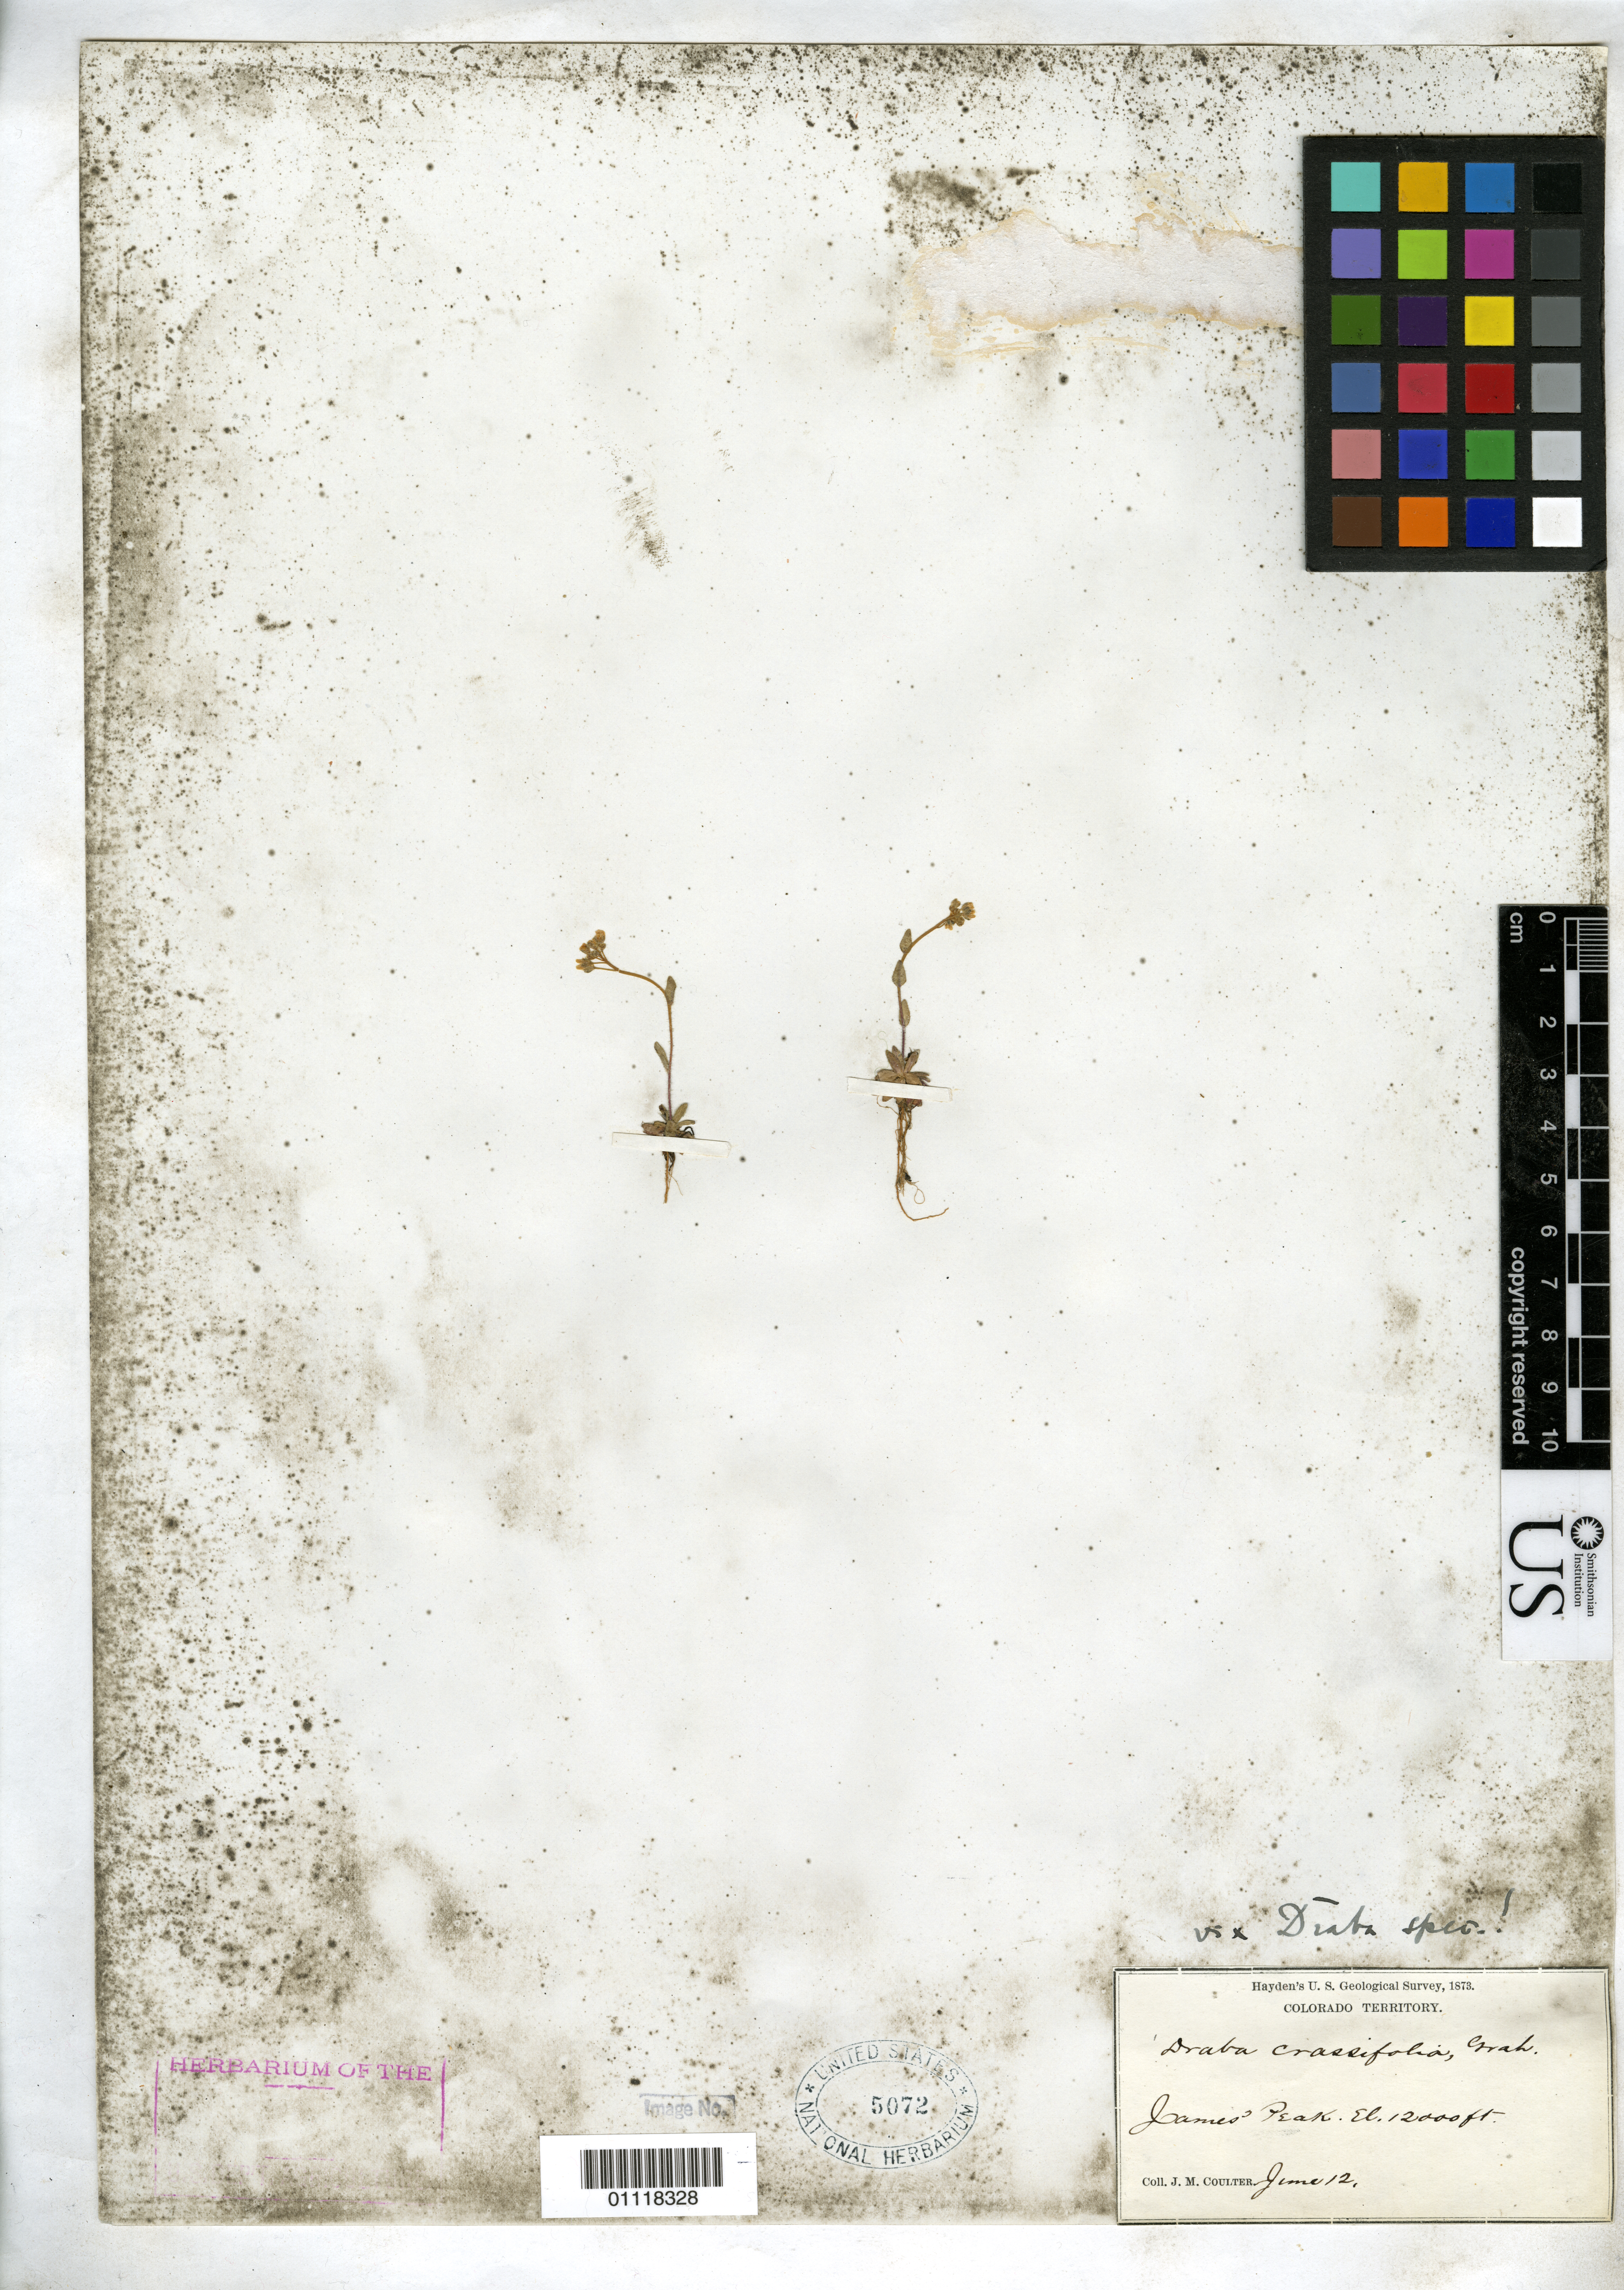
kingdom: Plantae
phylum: Tracheophyta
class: Magnoliopsida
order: Brassicales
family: Brassicaceae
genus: Draba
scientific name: Draba crassifolia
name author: Graham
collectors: J. M. Coulter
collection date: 1873-06-12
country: United States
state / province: Colorado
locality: James Peak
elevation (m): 3658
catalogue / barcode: US 5072